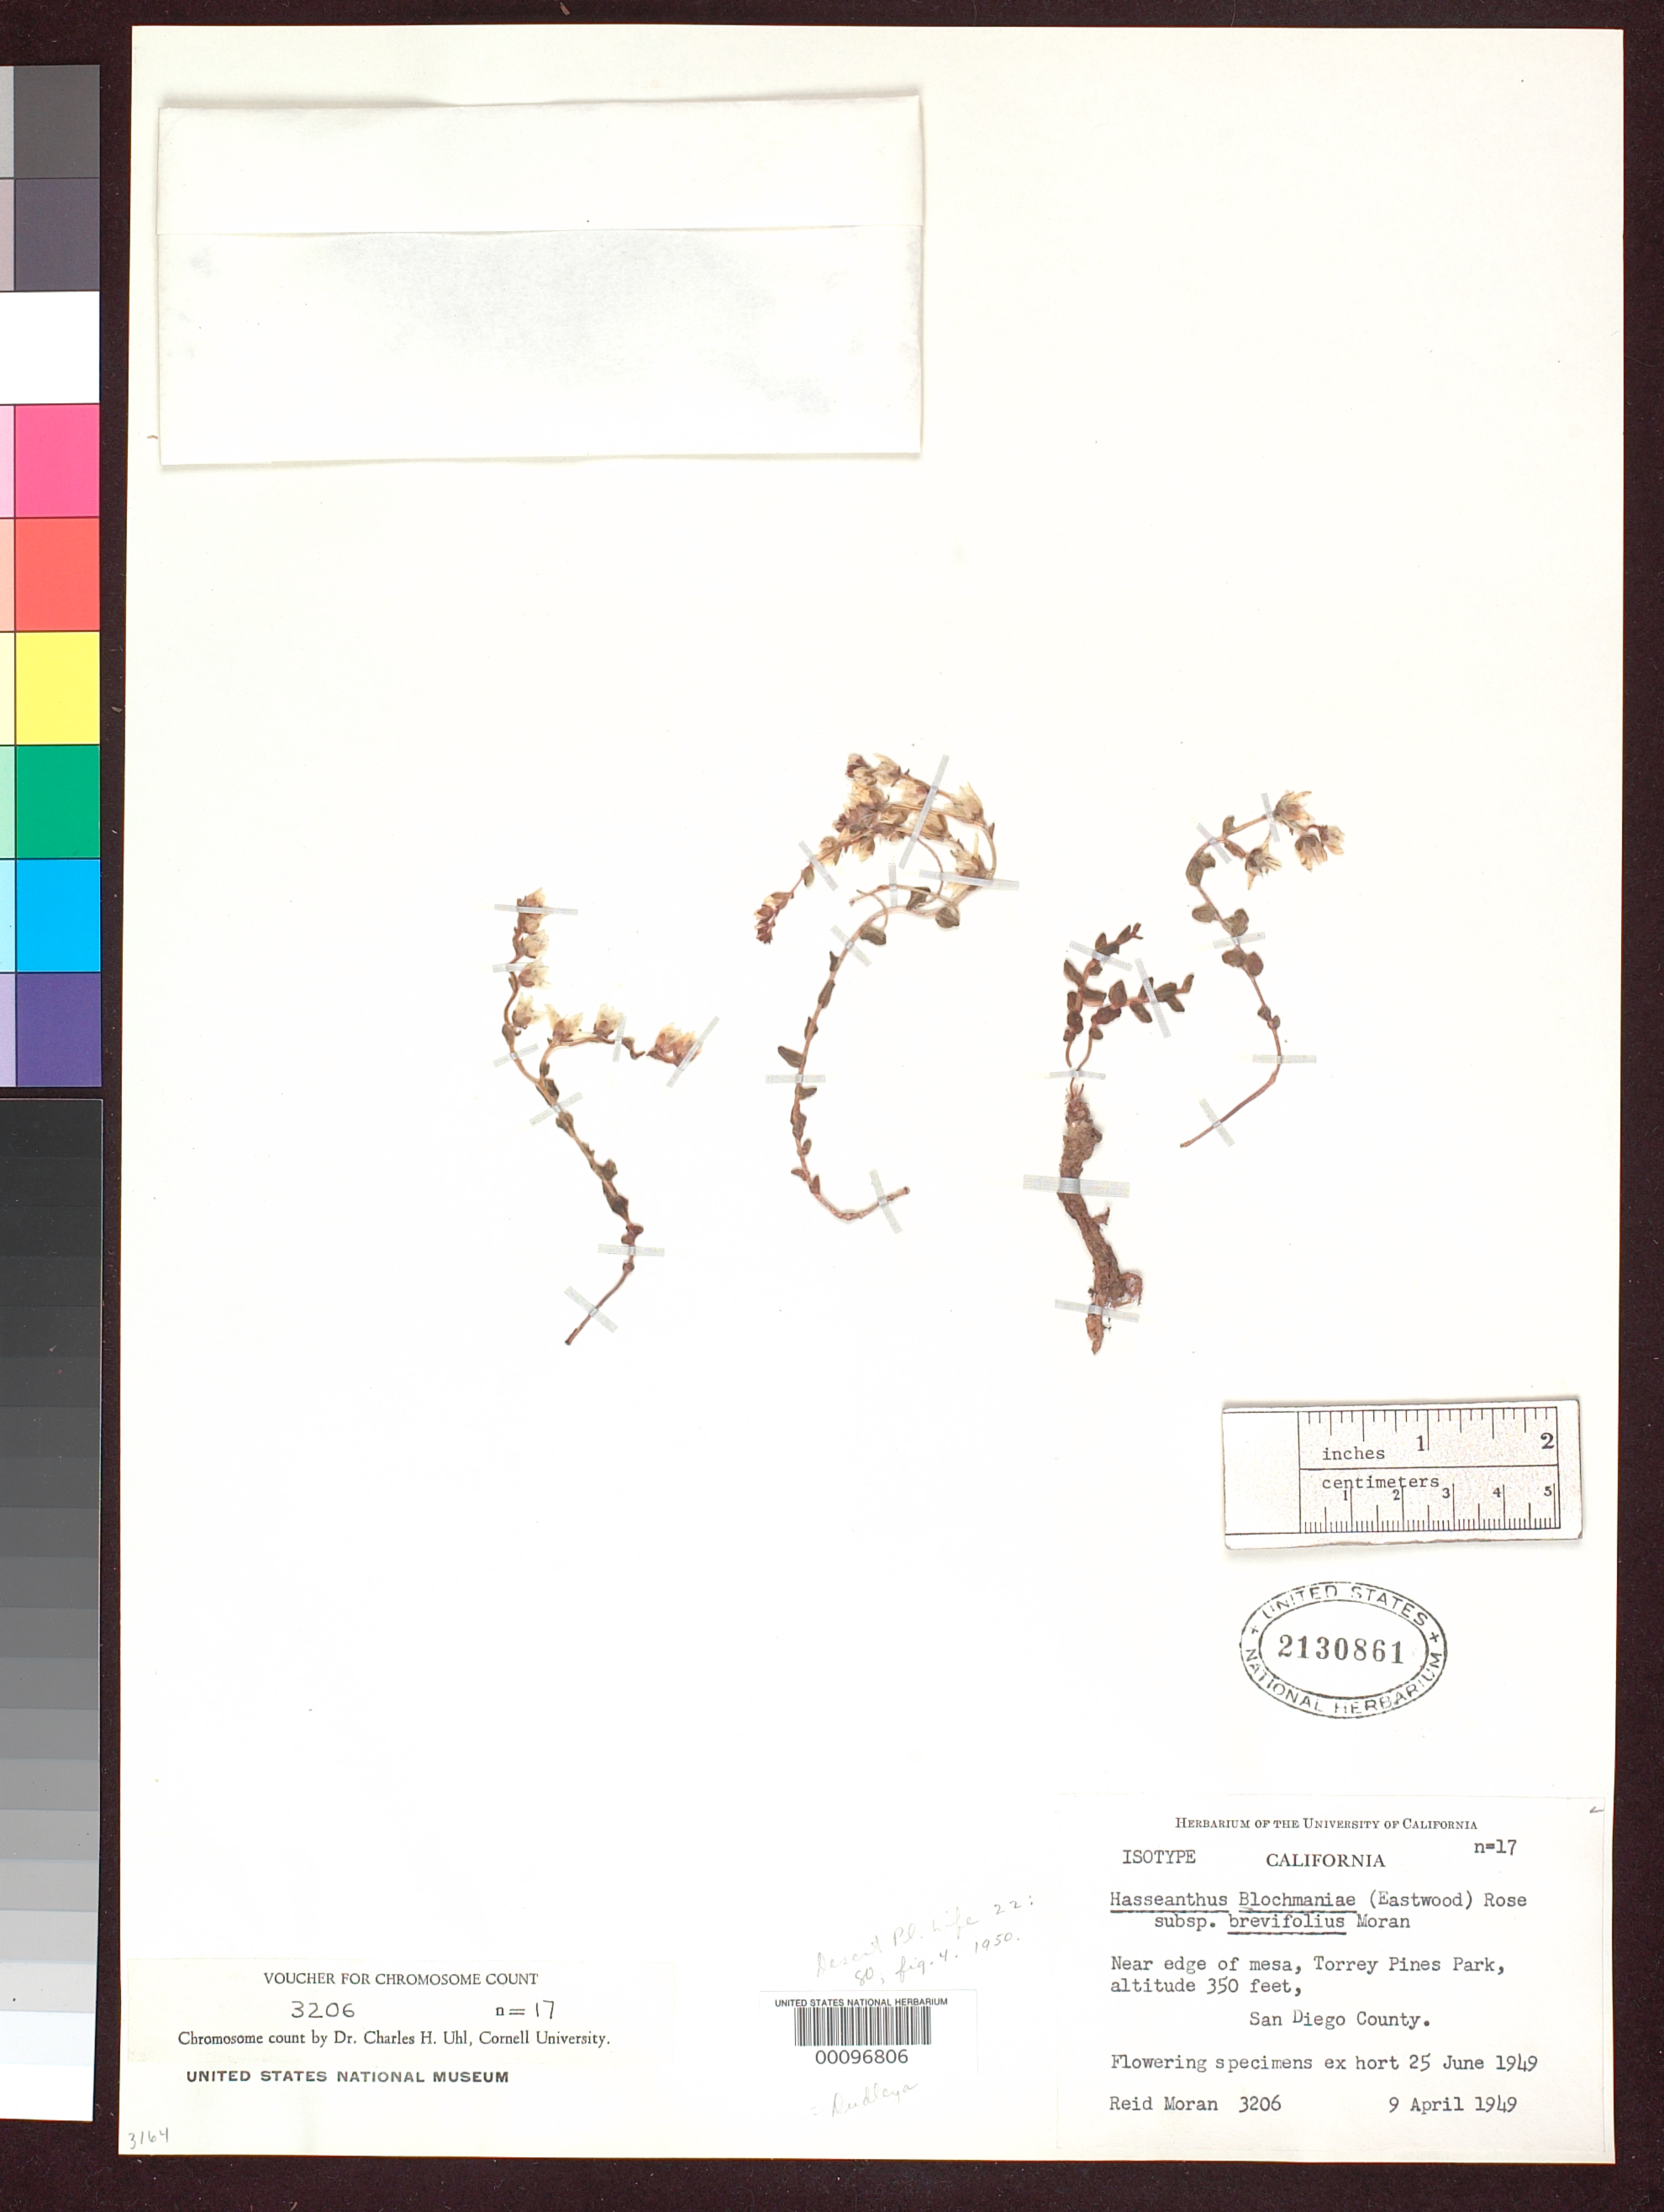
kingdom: Plantae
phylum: Tracheophyta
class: Magnoliopsida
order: Saxifragales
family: Crassulaceae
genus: Hasseanthus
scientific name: Hasseanthus blochmanae subsp. brevifolius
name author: Moran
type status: Isotype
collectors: R. V. Moran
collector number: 3206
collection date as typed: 09 Apr 1949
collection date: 1949-04-09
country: United States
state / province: California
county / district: San Diego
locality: Near edge of Mesa, Torrey Pines Park.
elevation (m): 107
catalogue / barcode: US 2130861